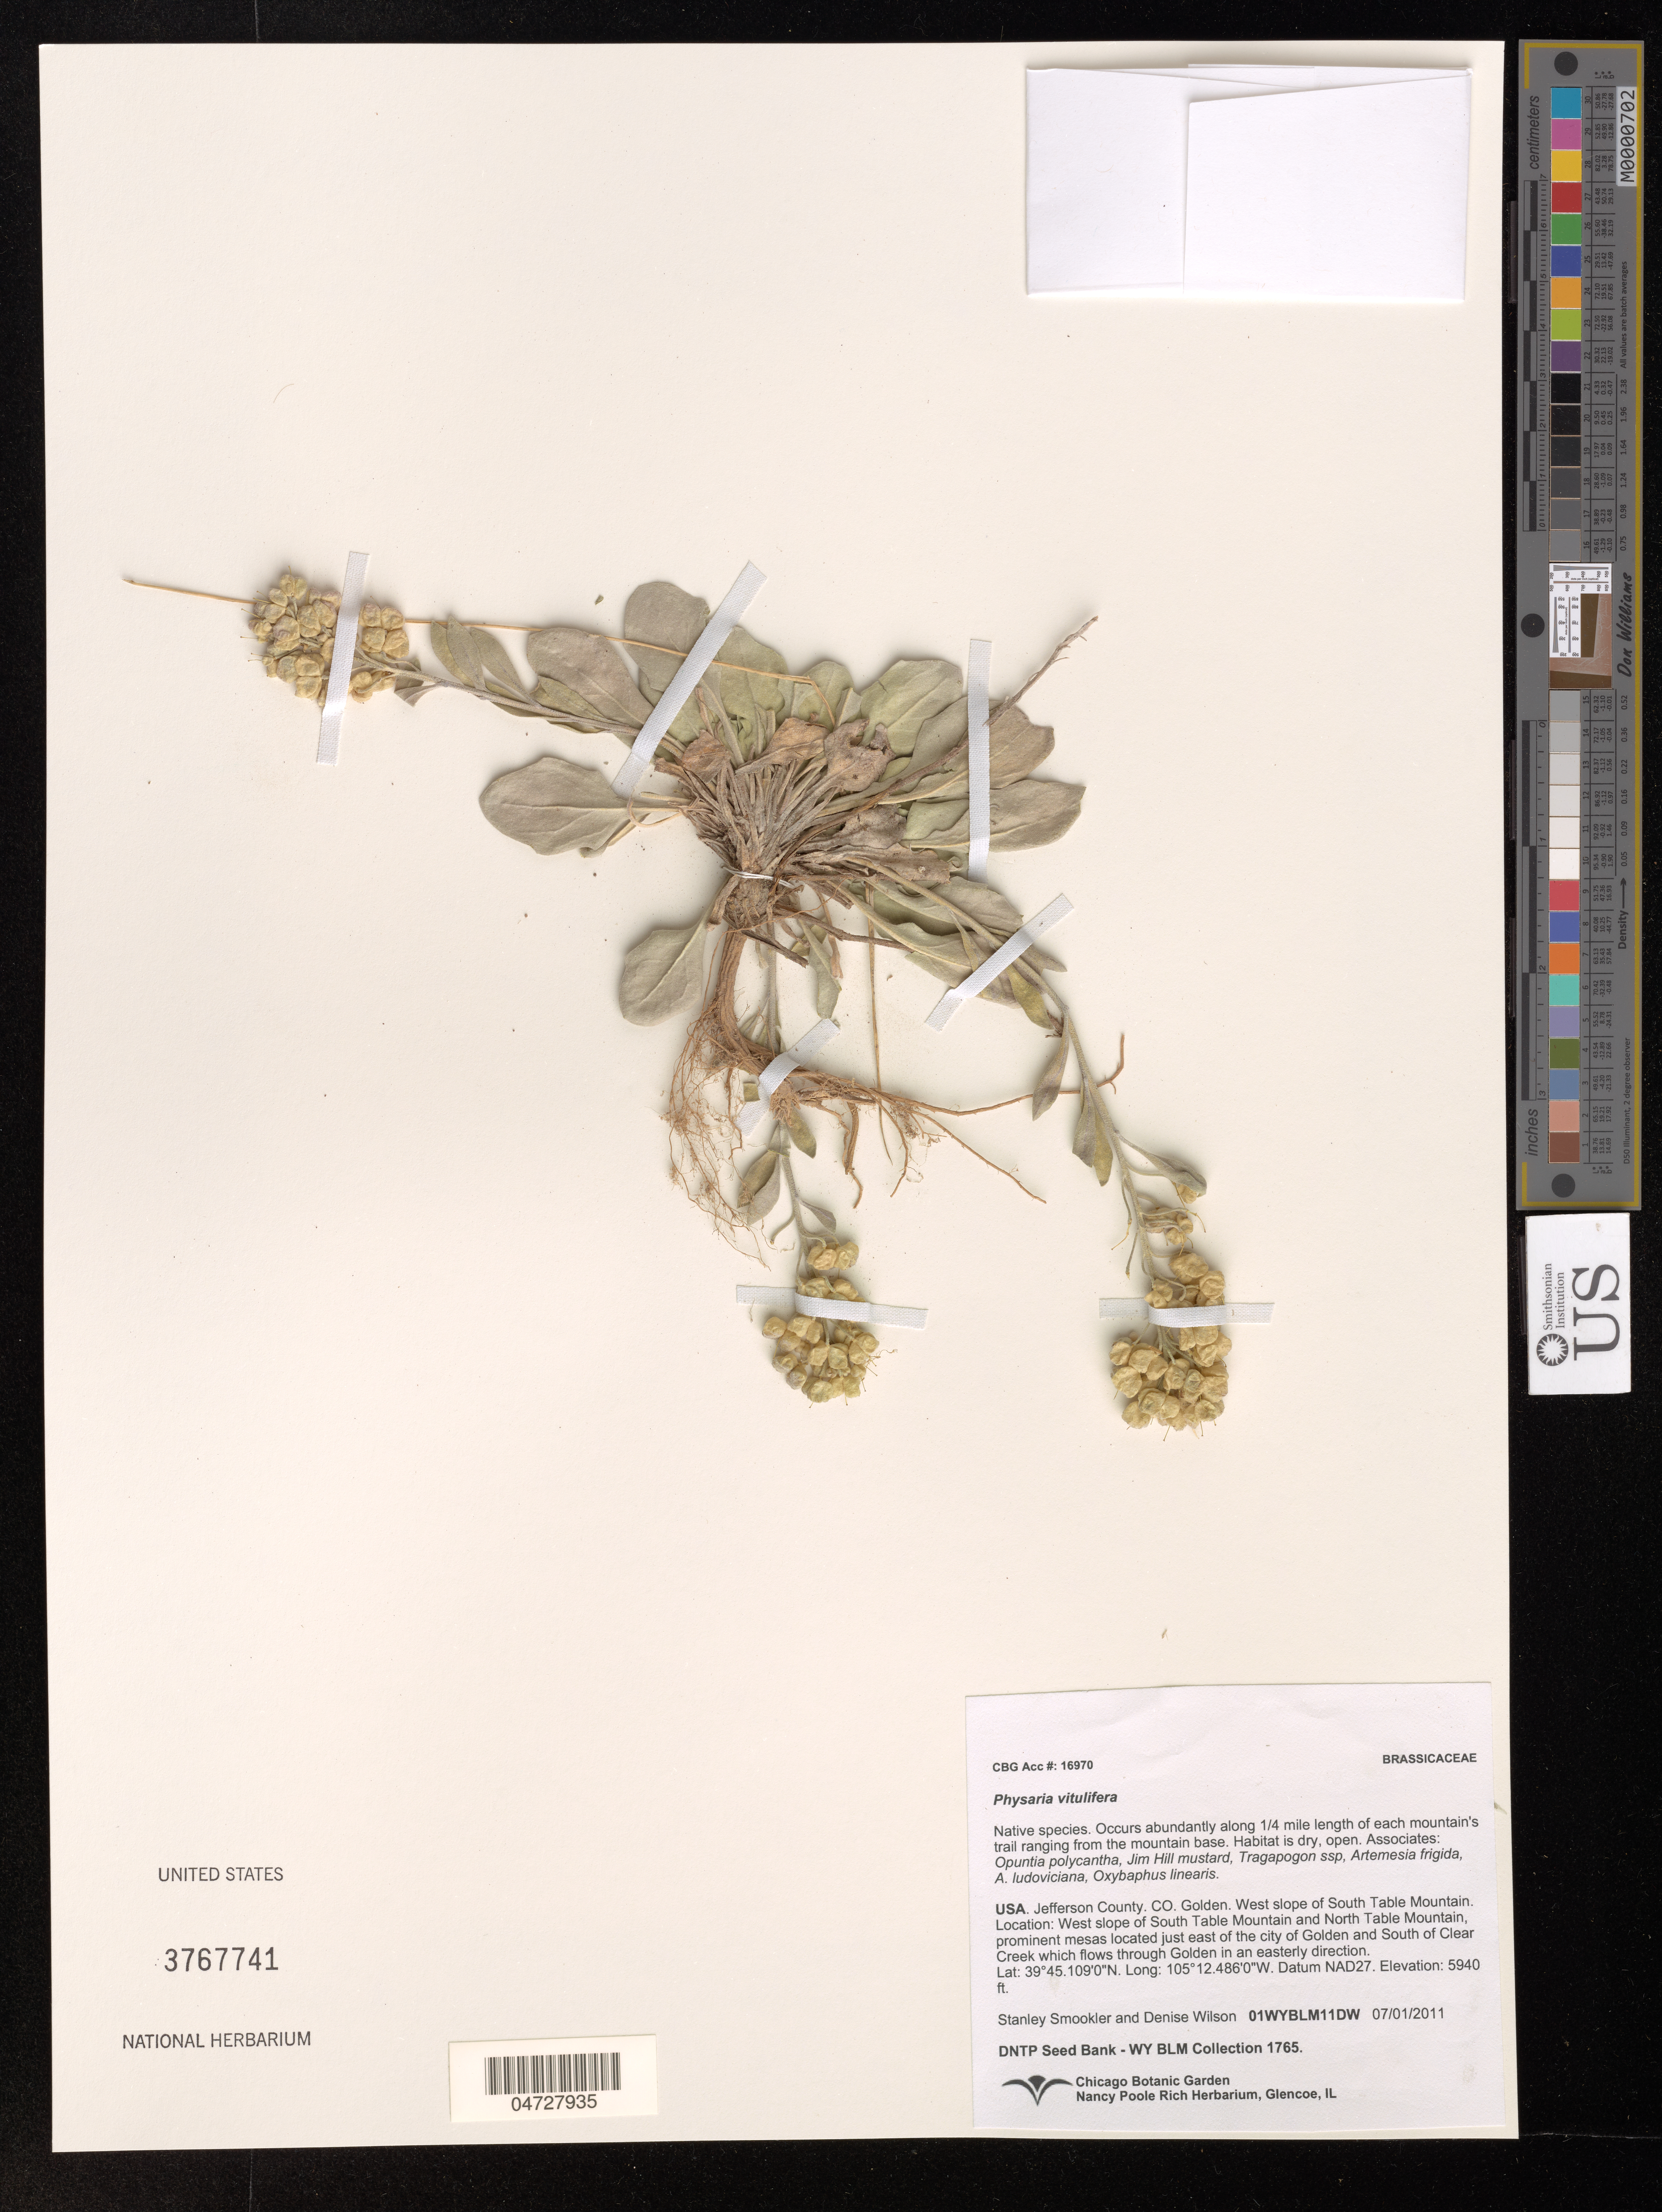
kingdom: Plantae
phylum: Tracheophyta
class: Magnoliopsida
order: Brassicales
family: Brassicaceae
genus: Physaria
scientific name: Physaria vitulifera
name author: Rydb.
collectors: S. Smookler & D. Wilson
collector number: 01WYBLM11DW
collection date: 2011-01-07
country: United States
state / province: Colorado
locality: Jefferson County. CO. Golden.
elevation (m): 1811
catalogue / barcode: US 3767741